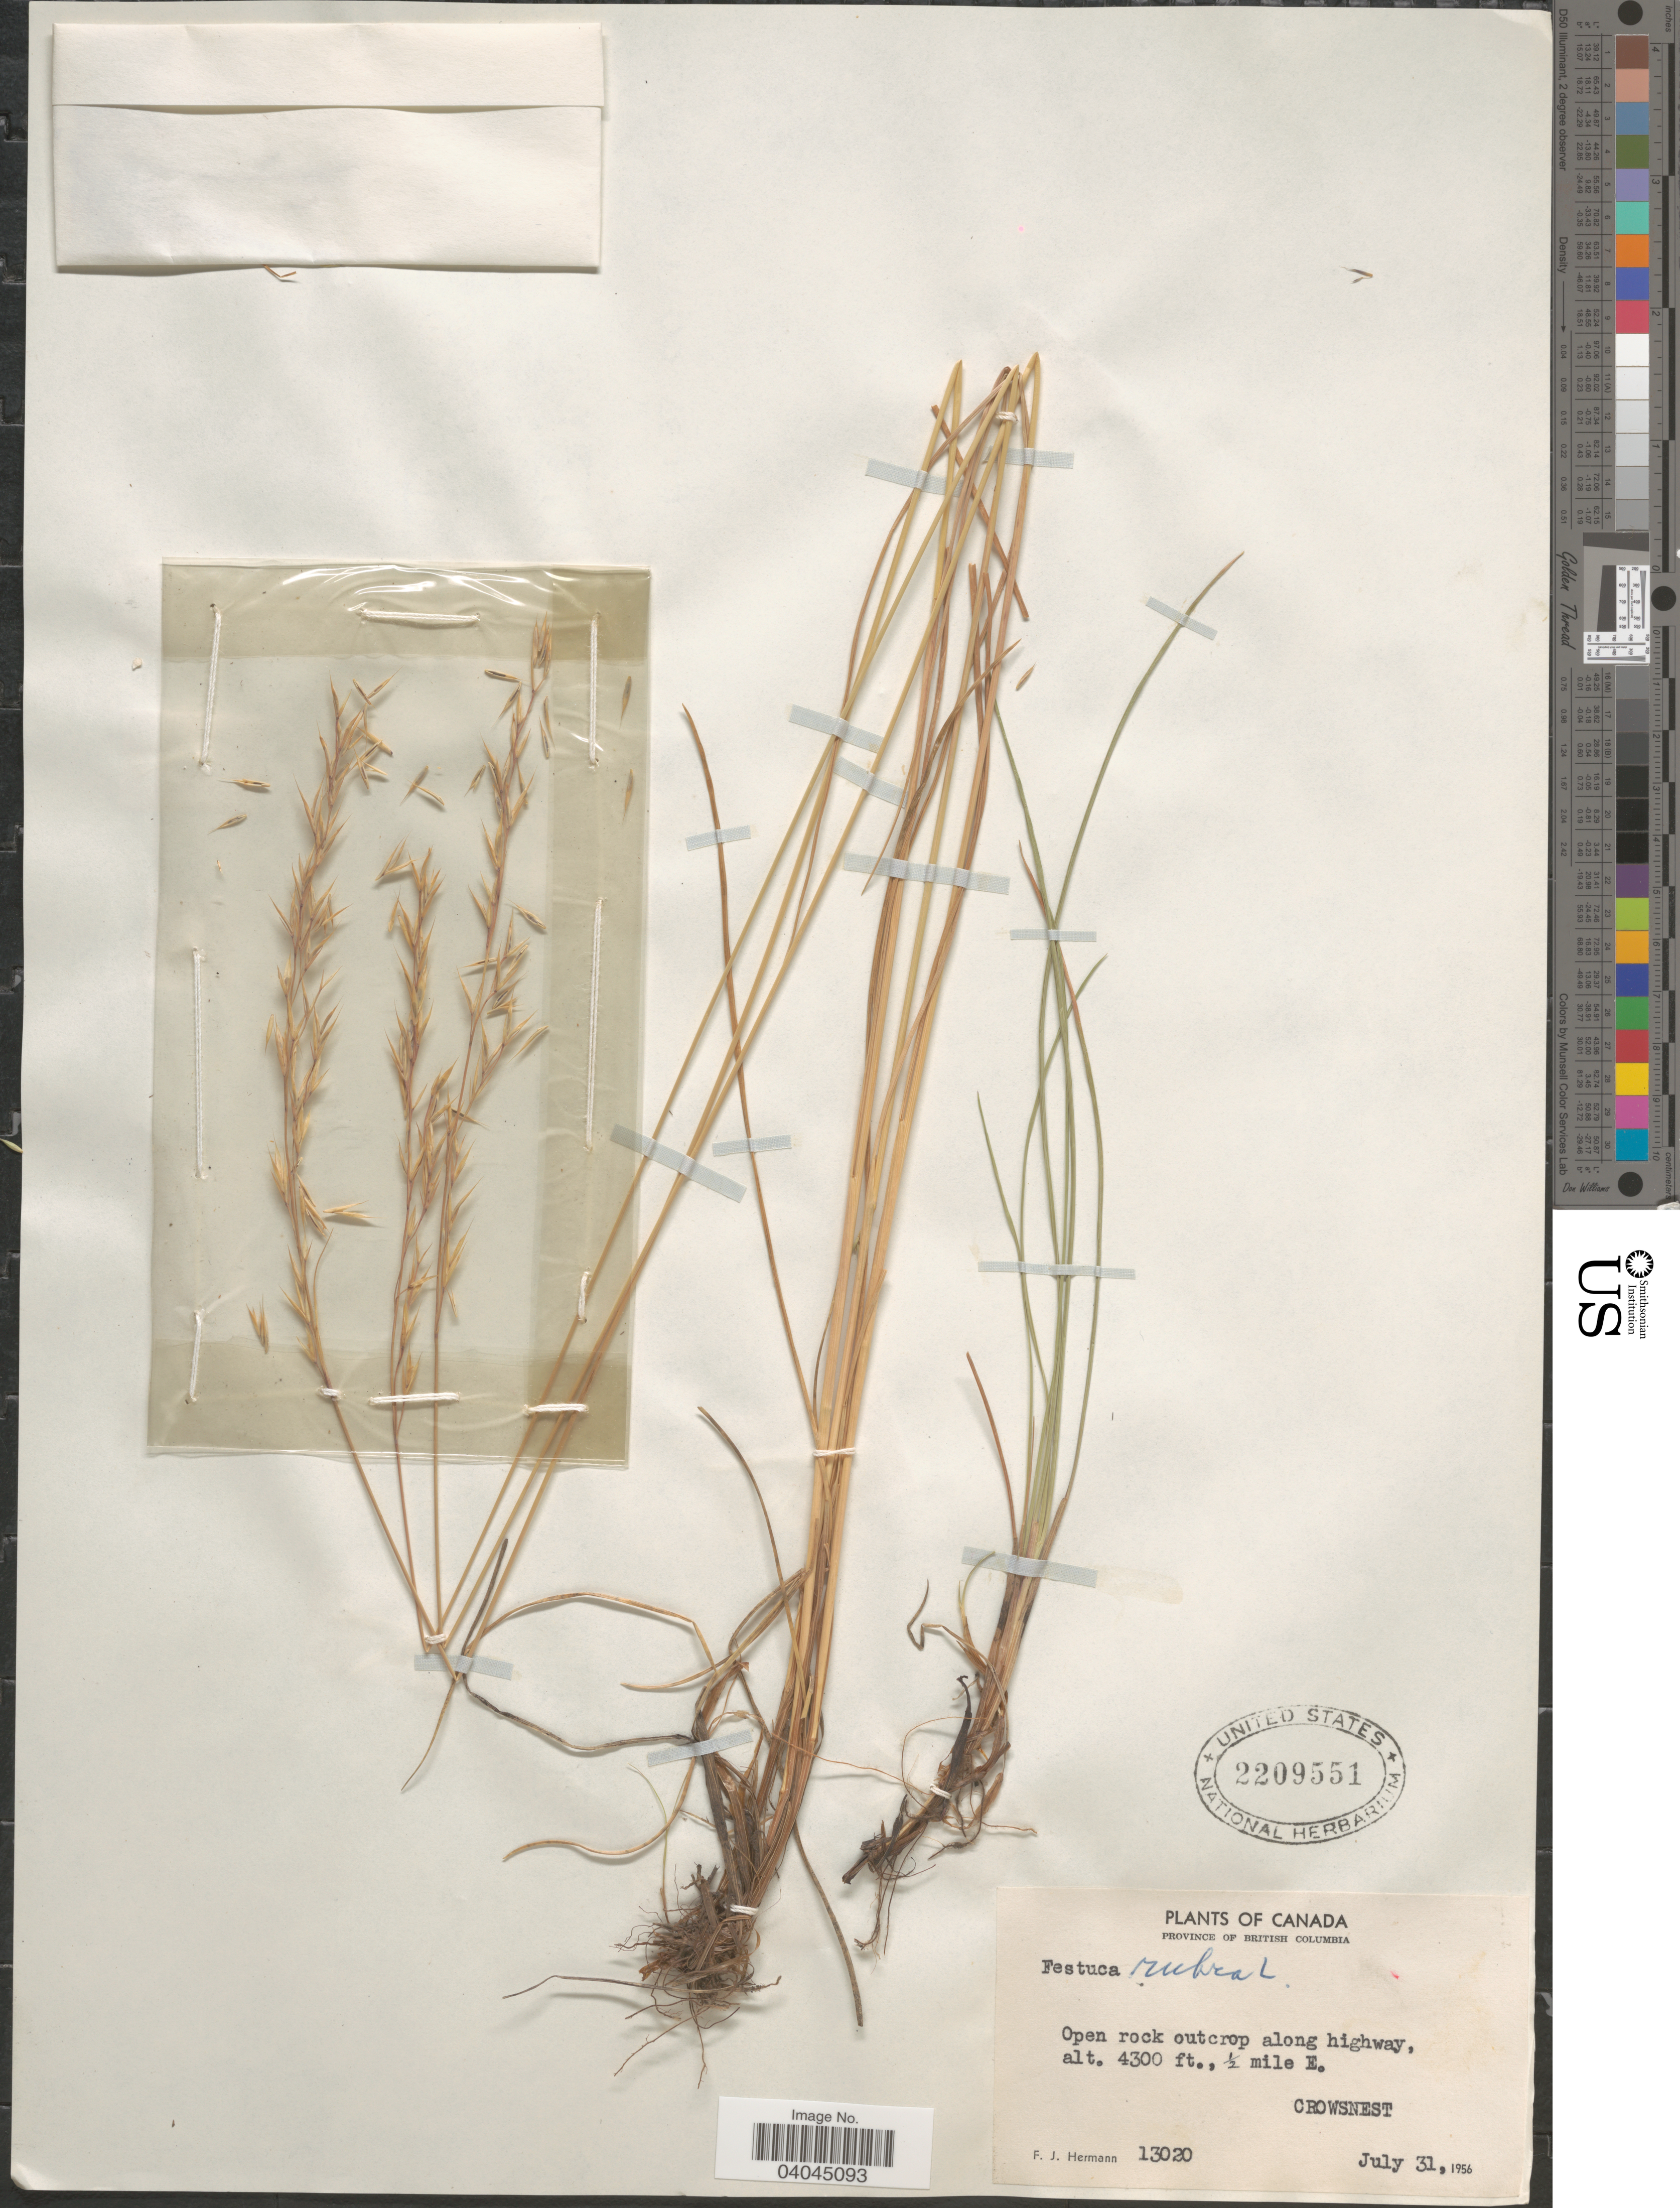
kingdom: Plantae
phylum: Tracheophyta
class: Liliopsida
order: Poales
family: Poaceae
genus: Festuca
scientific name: Festuca rubra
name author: L.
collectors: F. J. Hermann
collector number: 13020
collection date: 1956-07-31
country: Canada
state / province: British Columbia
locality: Along highway, ½ mile E. Crowsnest.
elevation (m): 1311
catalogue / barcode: US 2209551